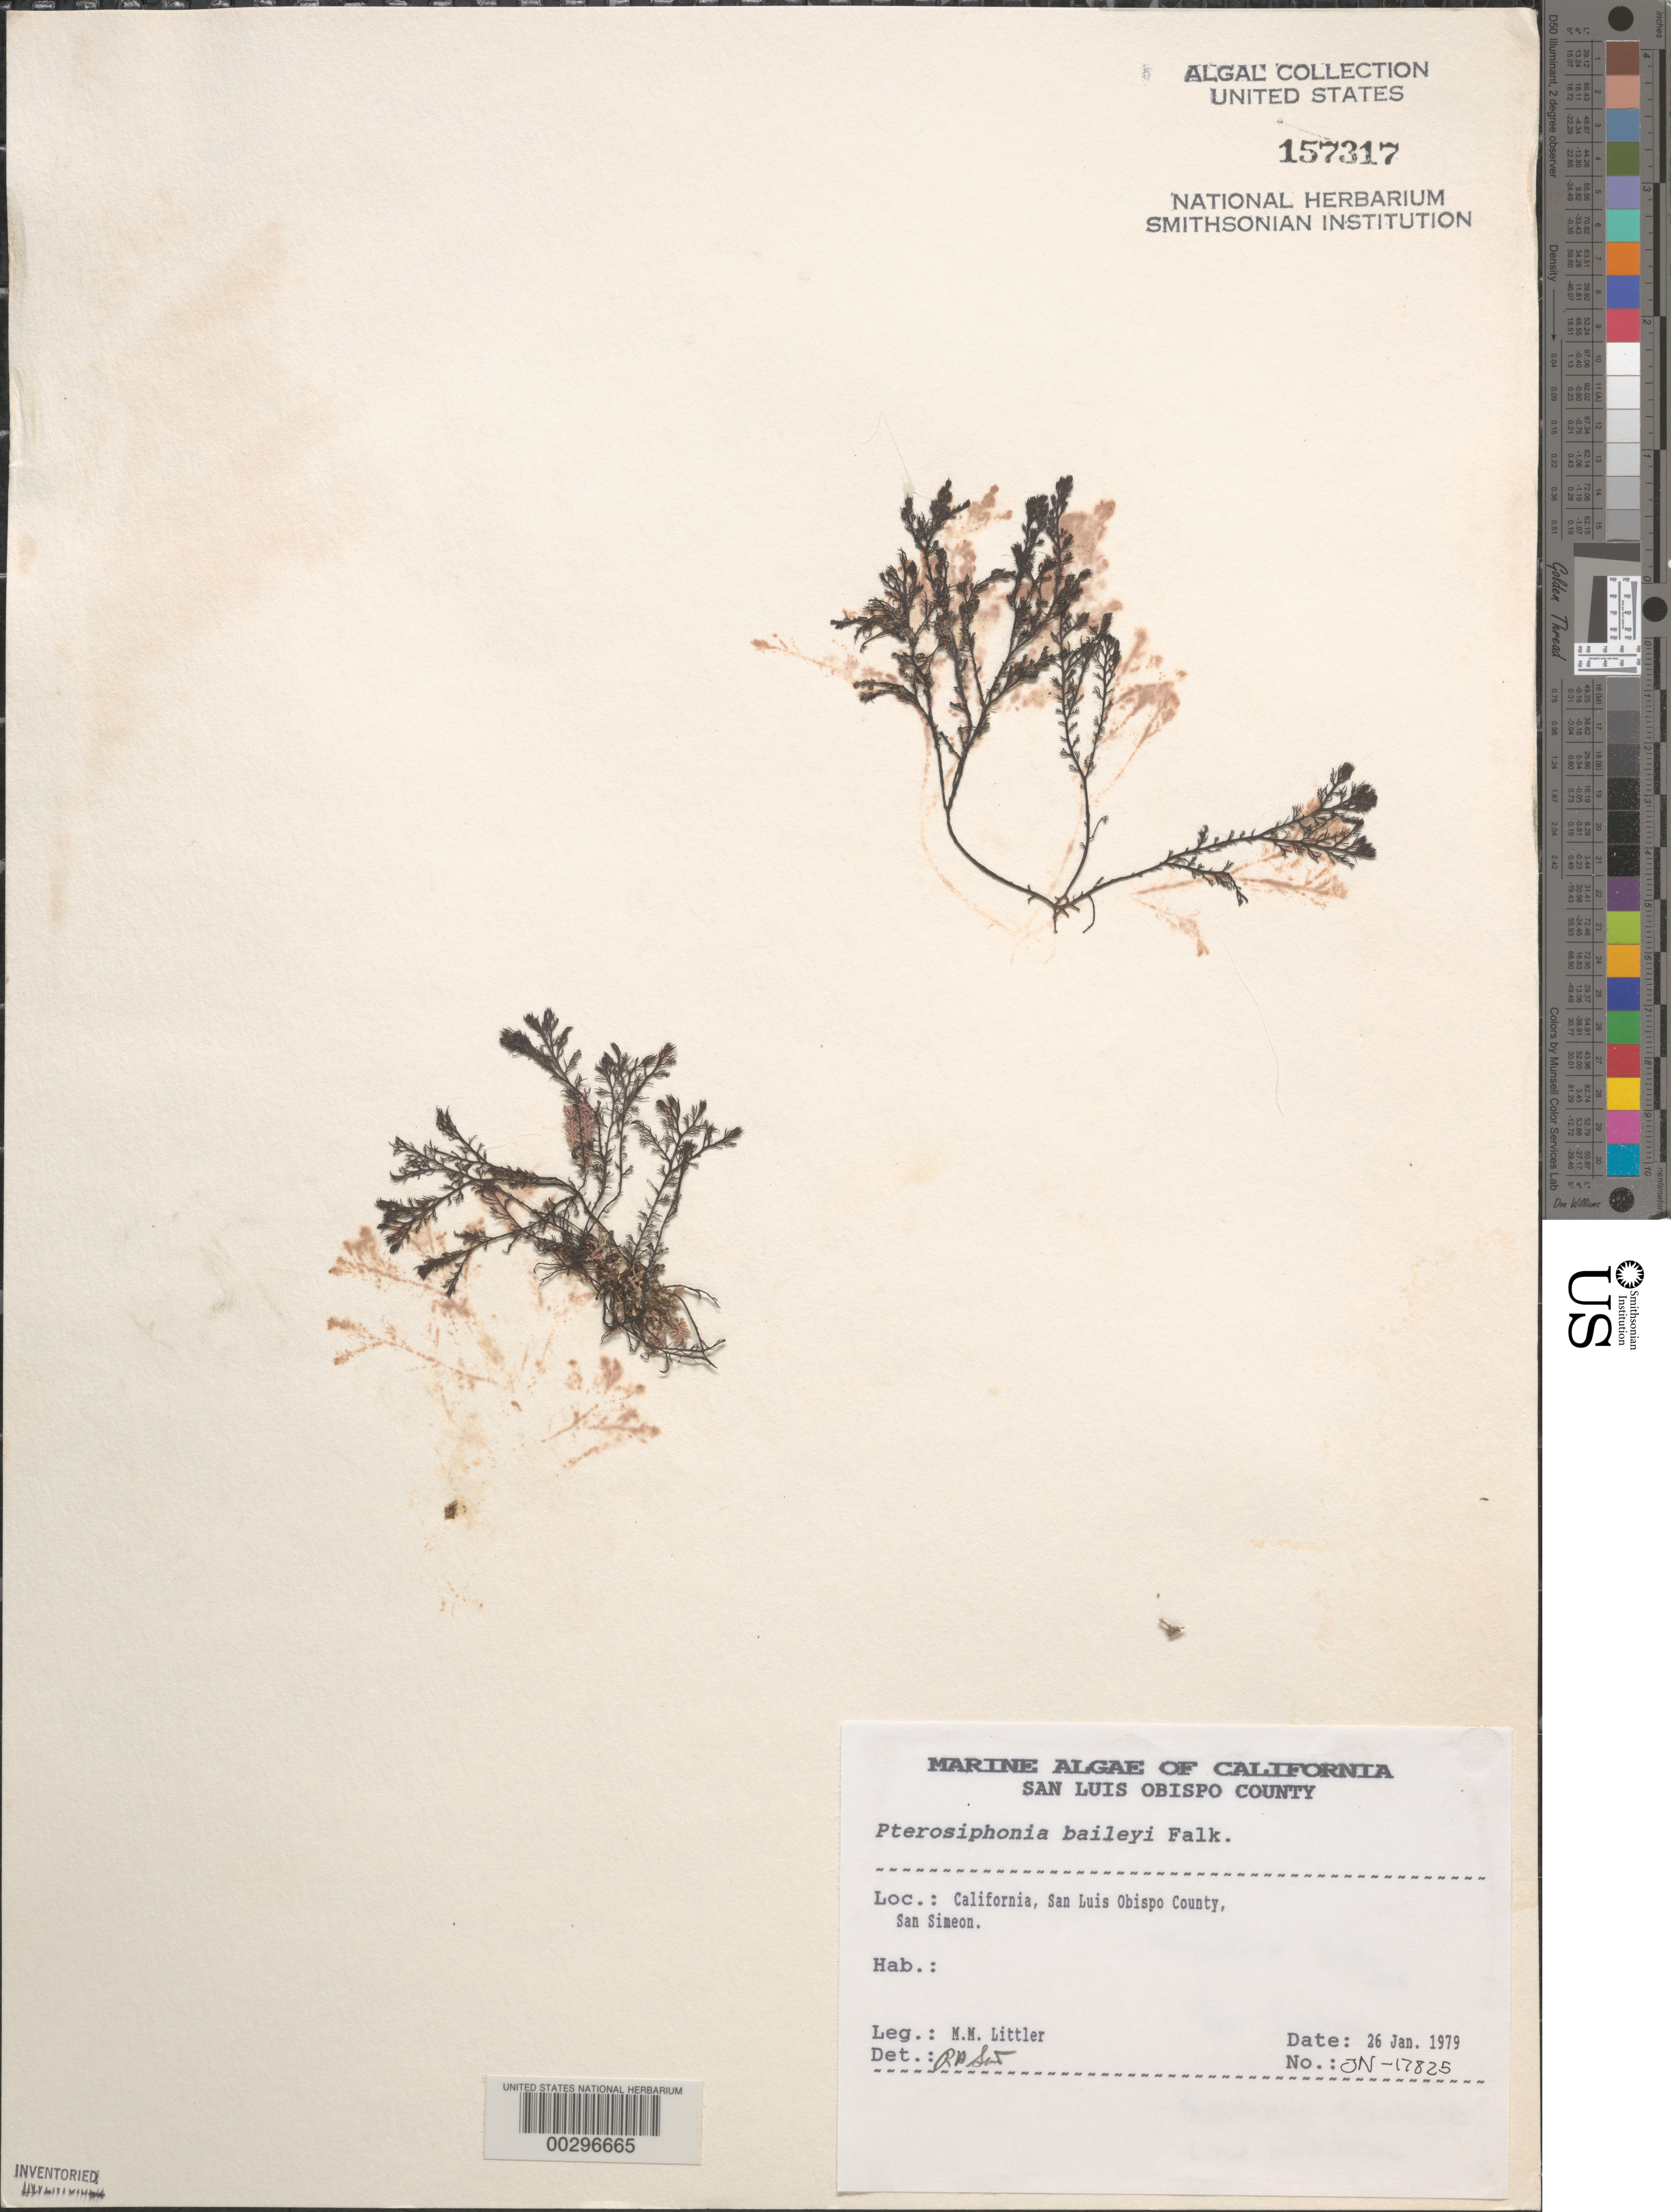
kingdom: Plantae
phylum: Rhodophyta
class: Florideophyceae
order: Ceramiales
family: Rhodomelaceae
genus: Symphyocladiella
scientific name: Symphyocladiella baileyi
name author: (Harvey) D.E.Bustamante et al.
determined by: Algae name updating Project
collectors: M. M. Littler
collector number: Jn-17825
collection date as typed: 26 Jan 1979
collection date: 1979-01-26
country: United States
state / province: California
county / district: San Luis Obispo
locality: San Simeon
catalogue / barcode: US 157317